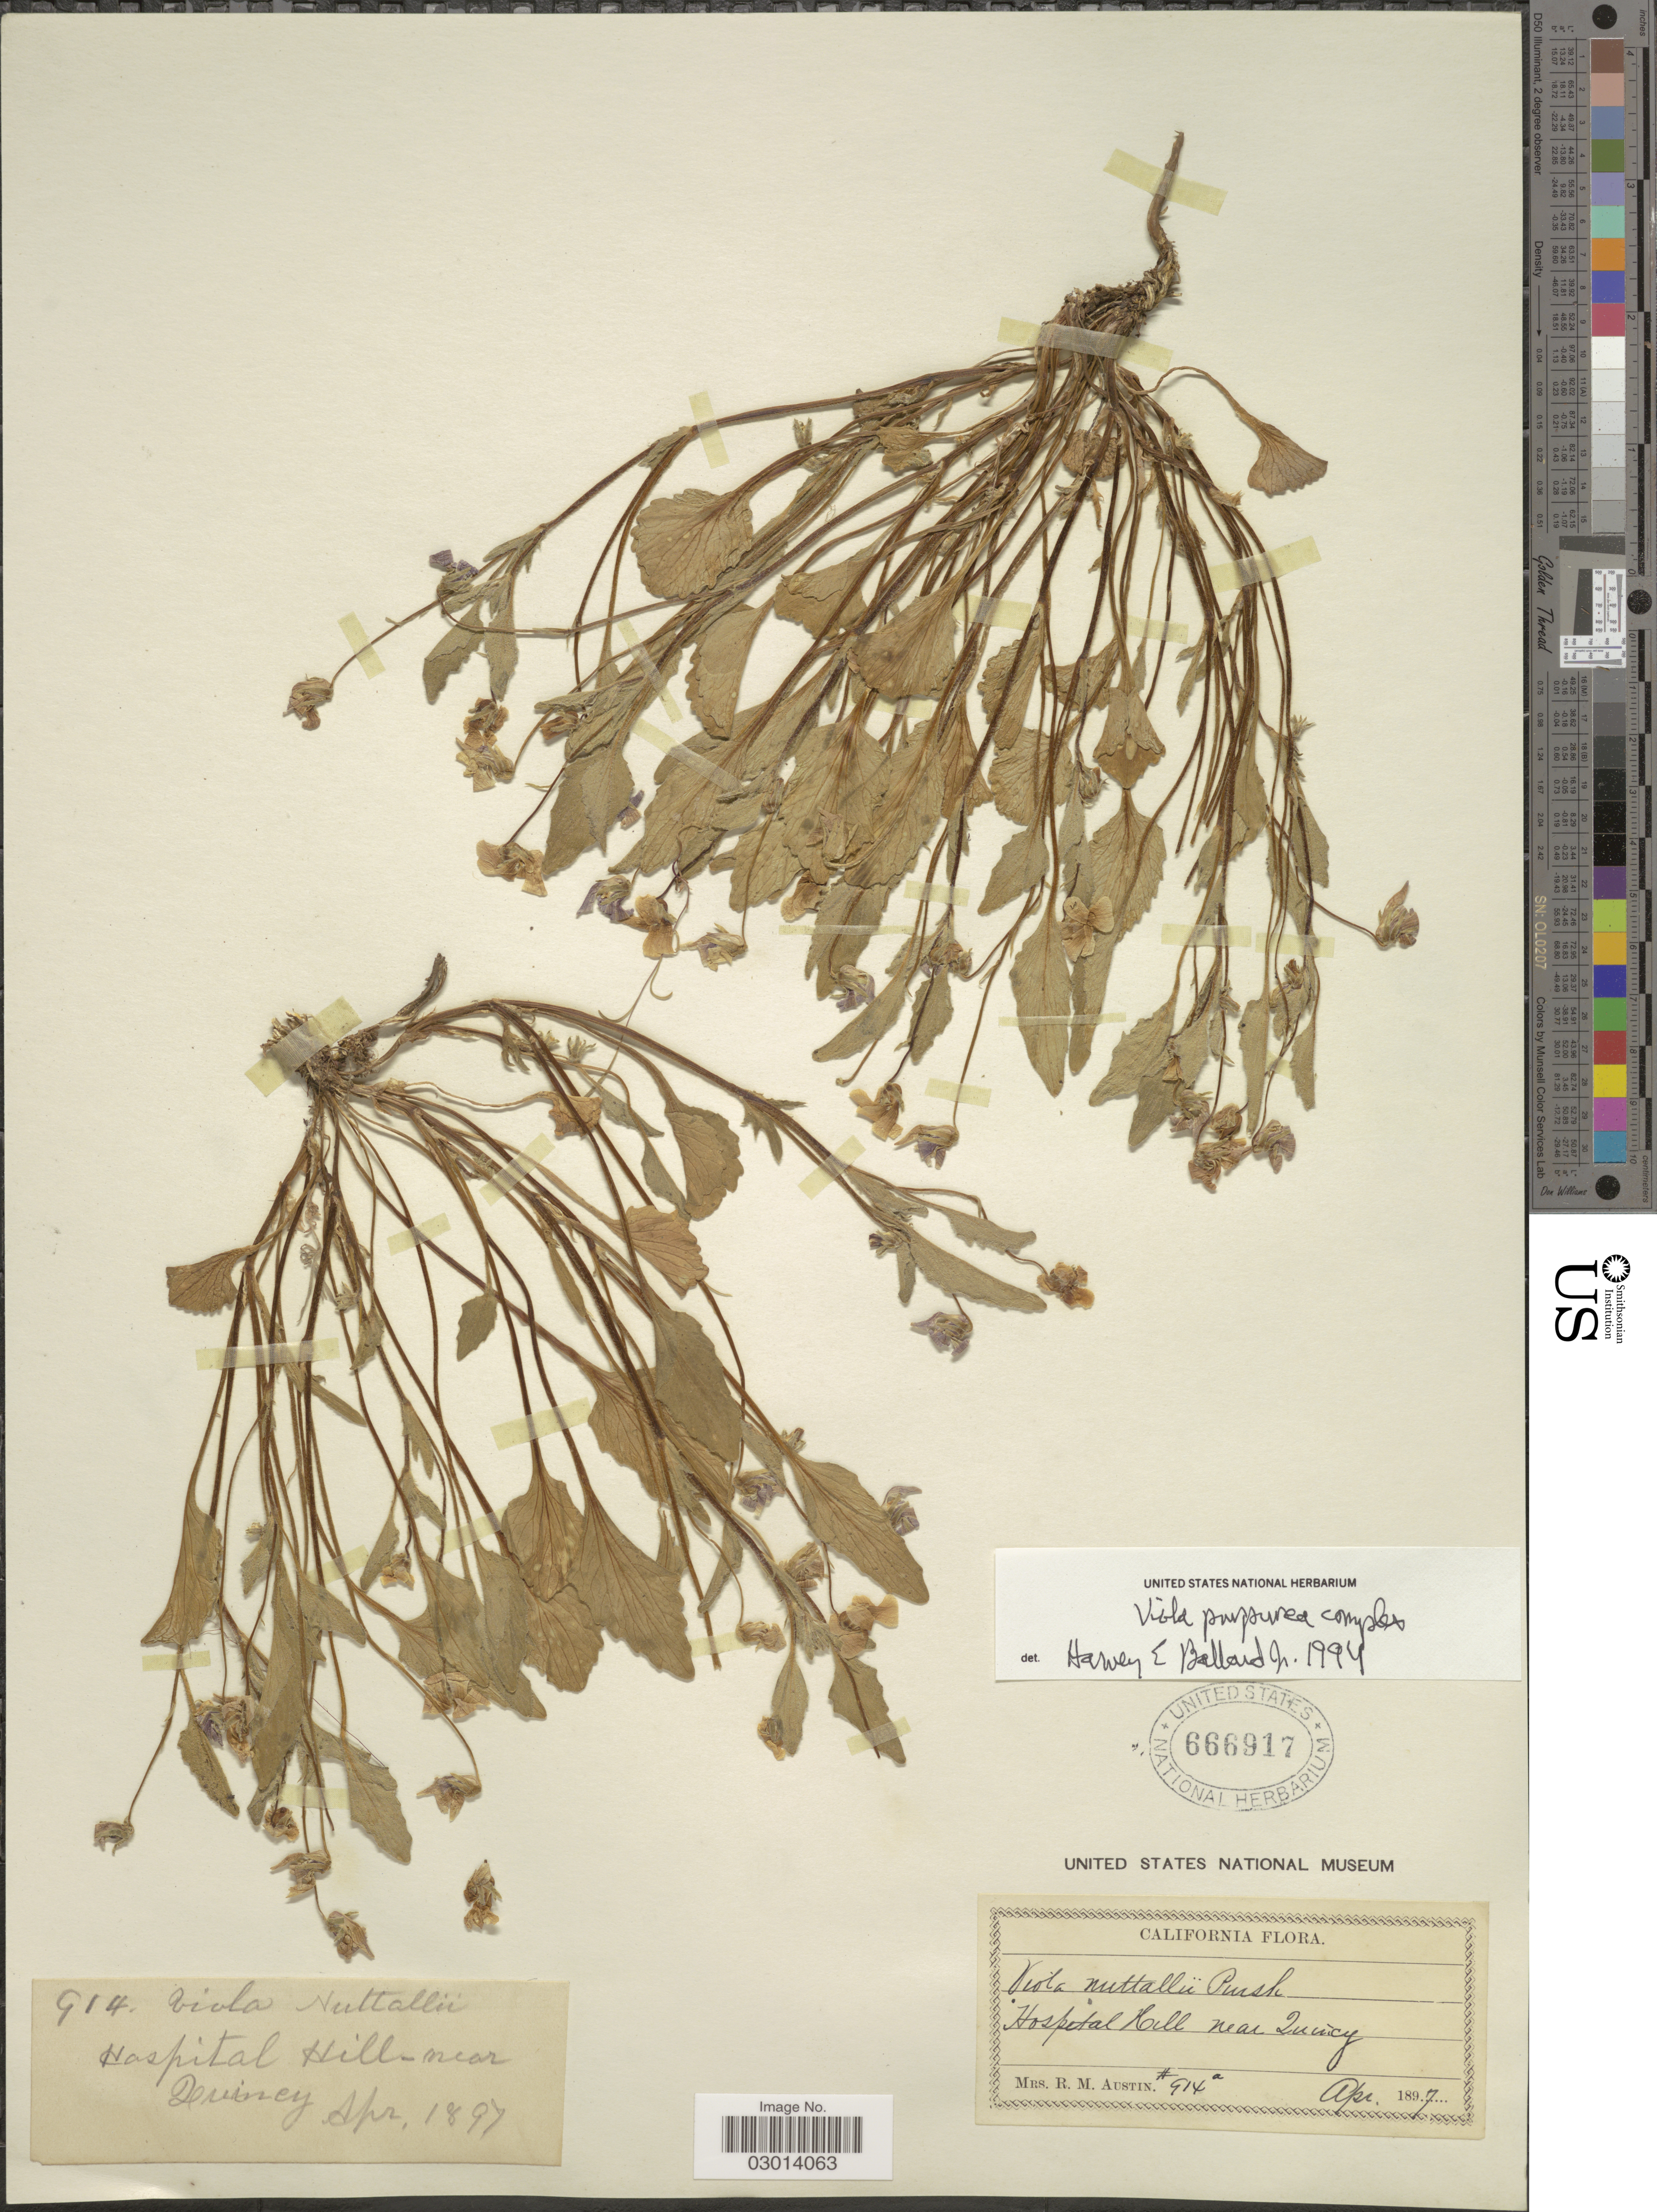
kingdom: Plantae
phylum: Tracheophyta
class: Magnoliopsida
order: Malpighiales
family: Violaceae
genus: Viola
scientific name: Viola purpurea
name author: Kellogg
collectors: R. Austin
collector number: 914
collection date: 1897-04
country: United States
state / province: California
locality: Hospetal Hill near Quiney.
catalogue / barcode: US 666917